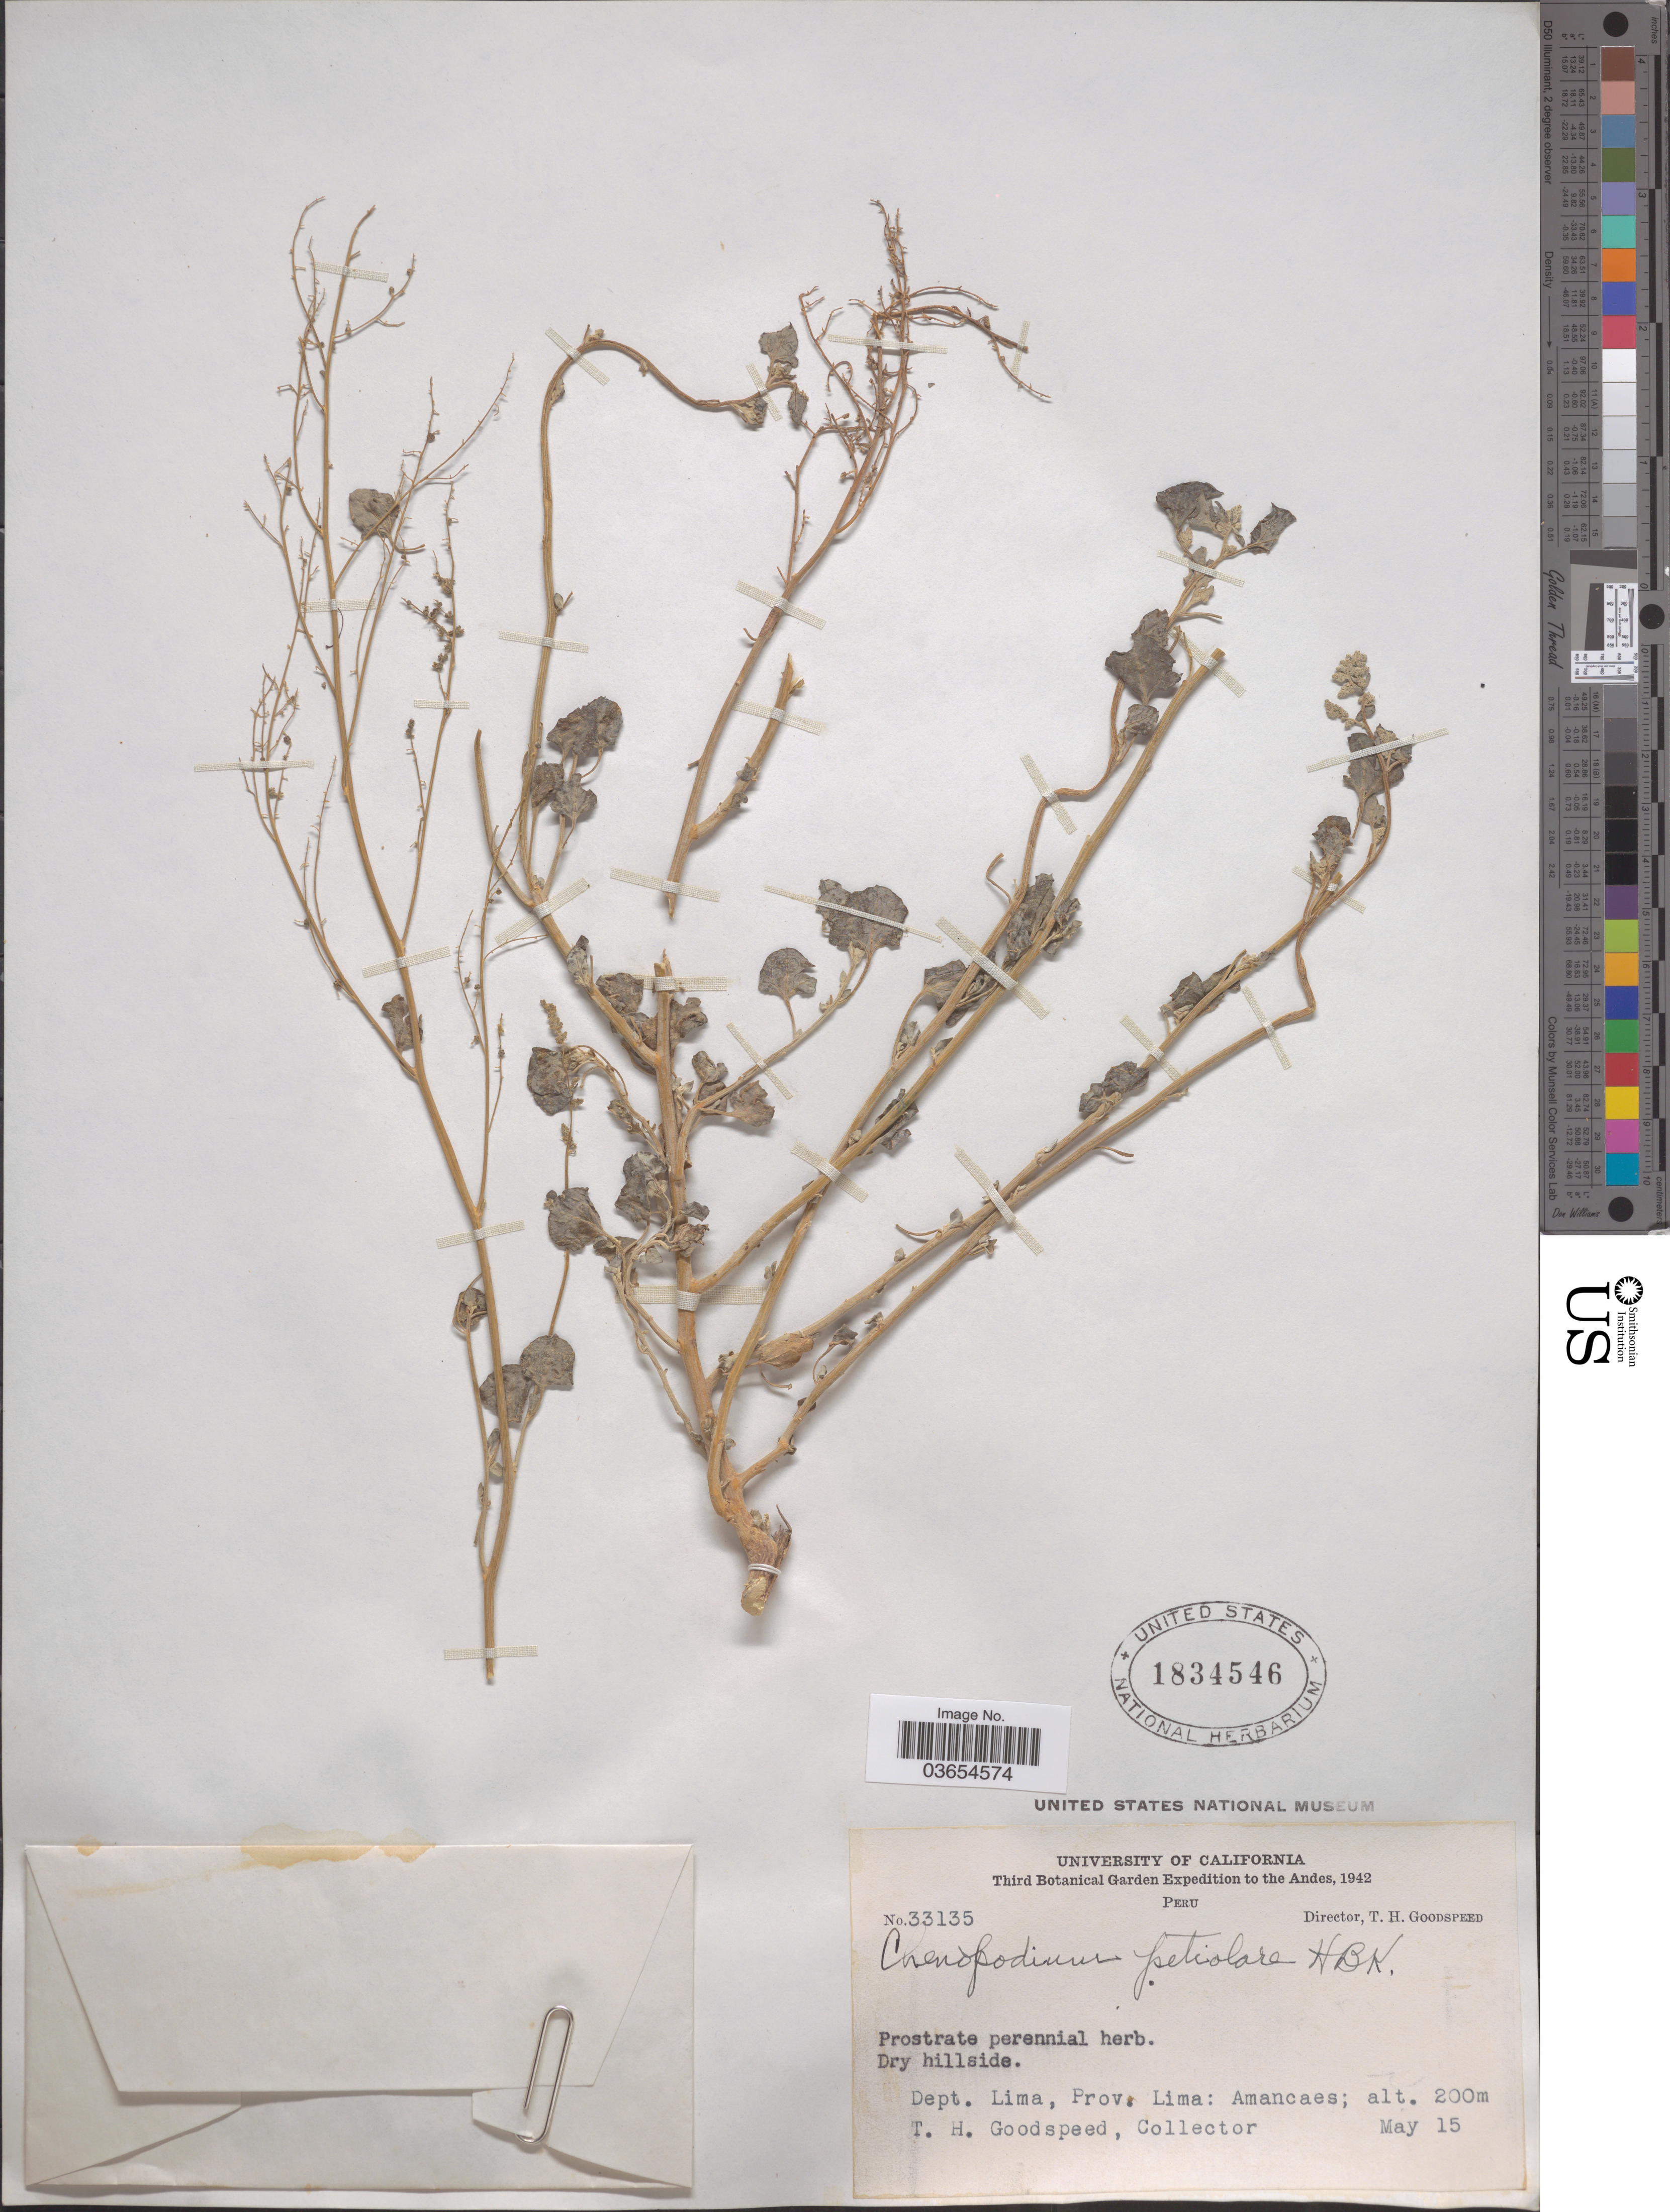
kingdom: Plantae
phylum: Tracheophyta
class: Magnoliopsida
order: Caryophyllales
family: Amaranthaceae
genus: Chenopodium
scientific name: Chenopodium petiolare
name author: Kunth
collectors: T. Goodspeed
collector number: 33135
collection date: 1942-05-15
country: Peru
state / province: Lima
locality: Andes. Dept. Lima: Amancaes.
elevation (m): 200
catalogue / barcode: US 1834546